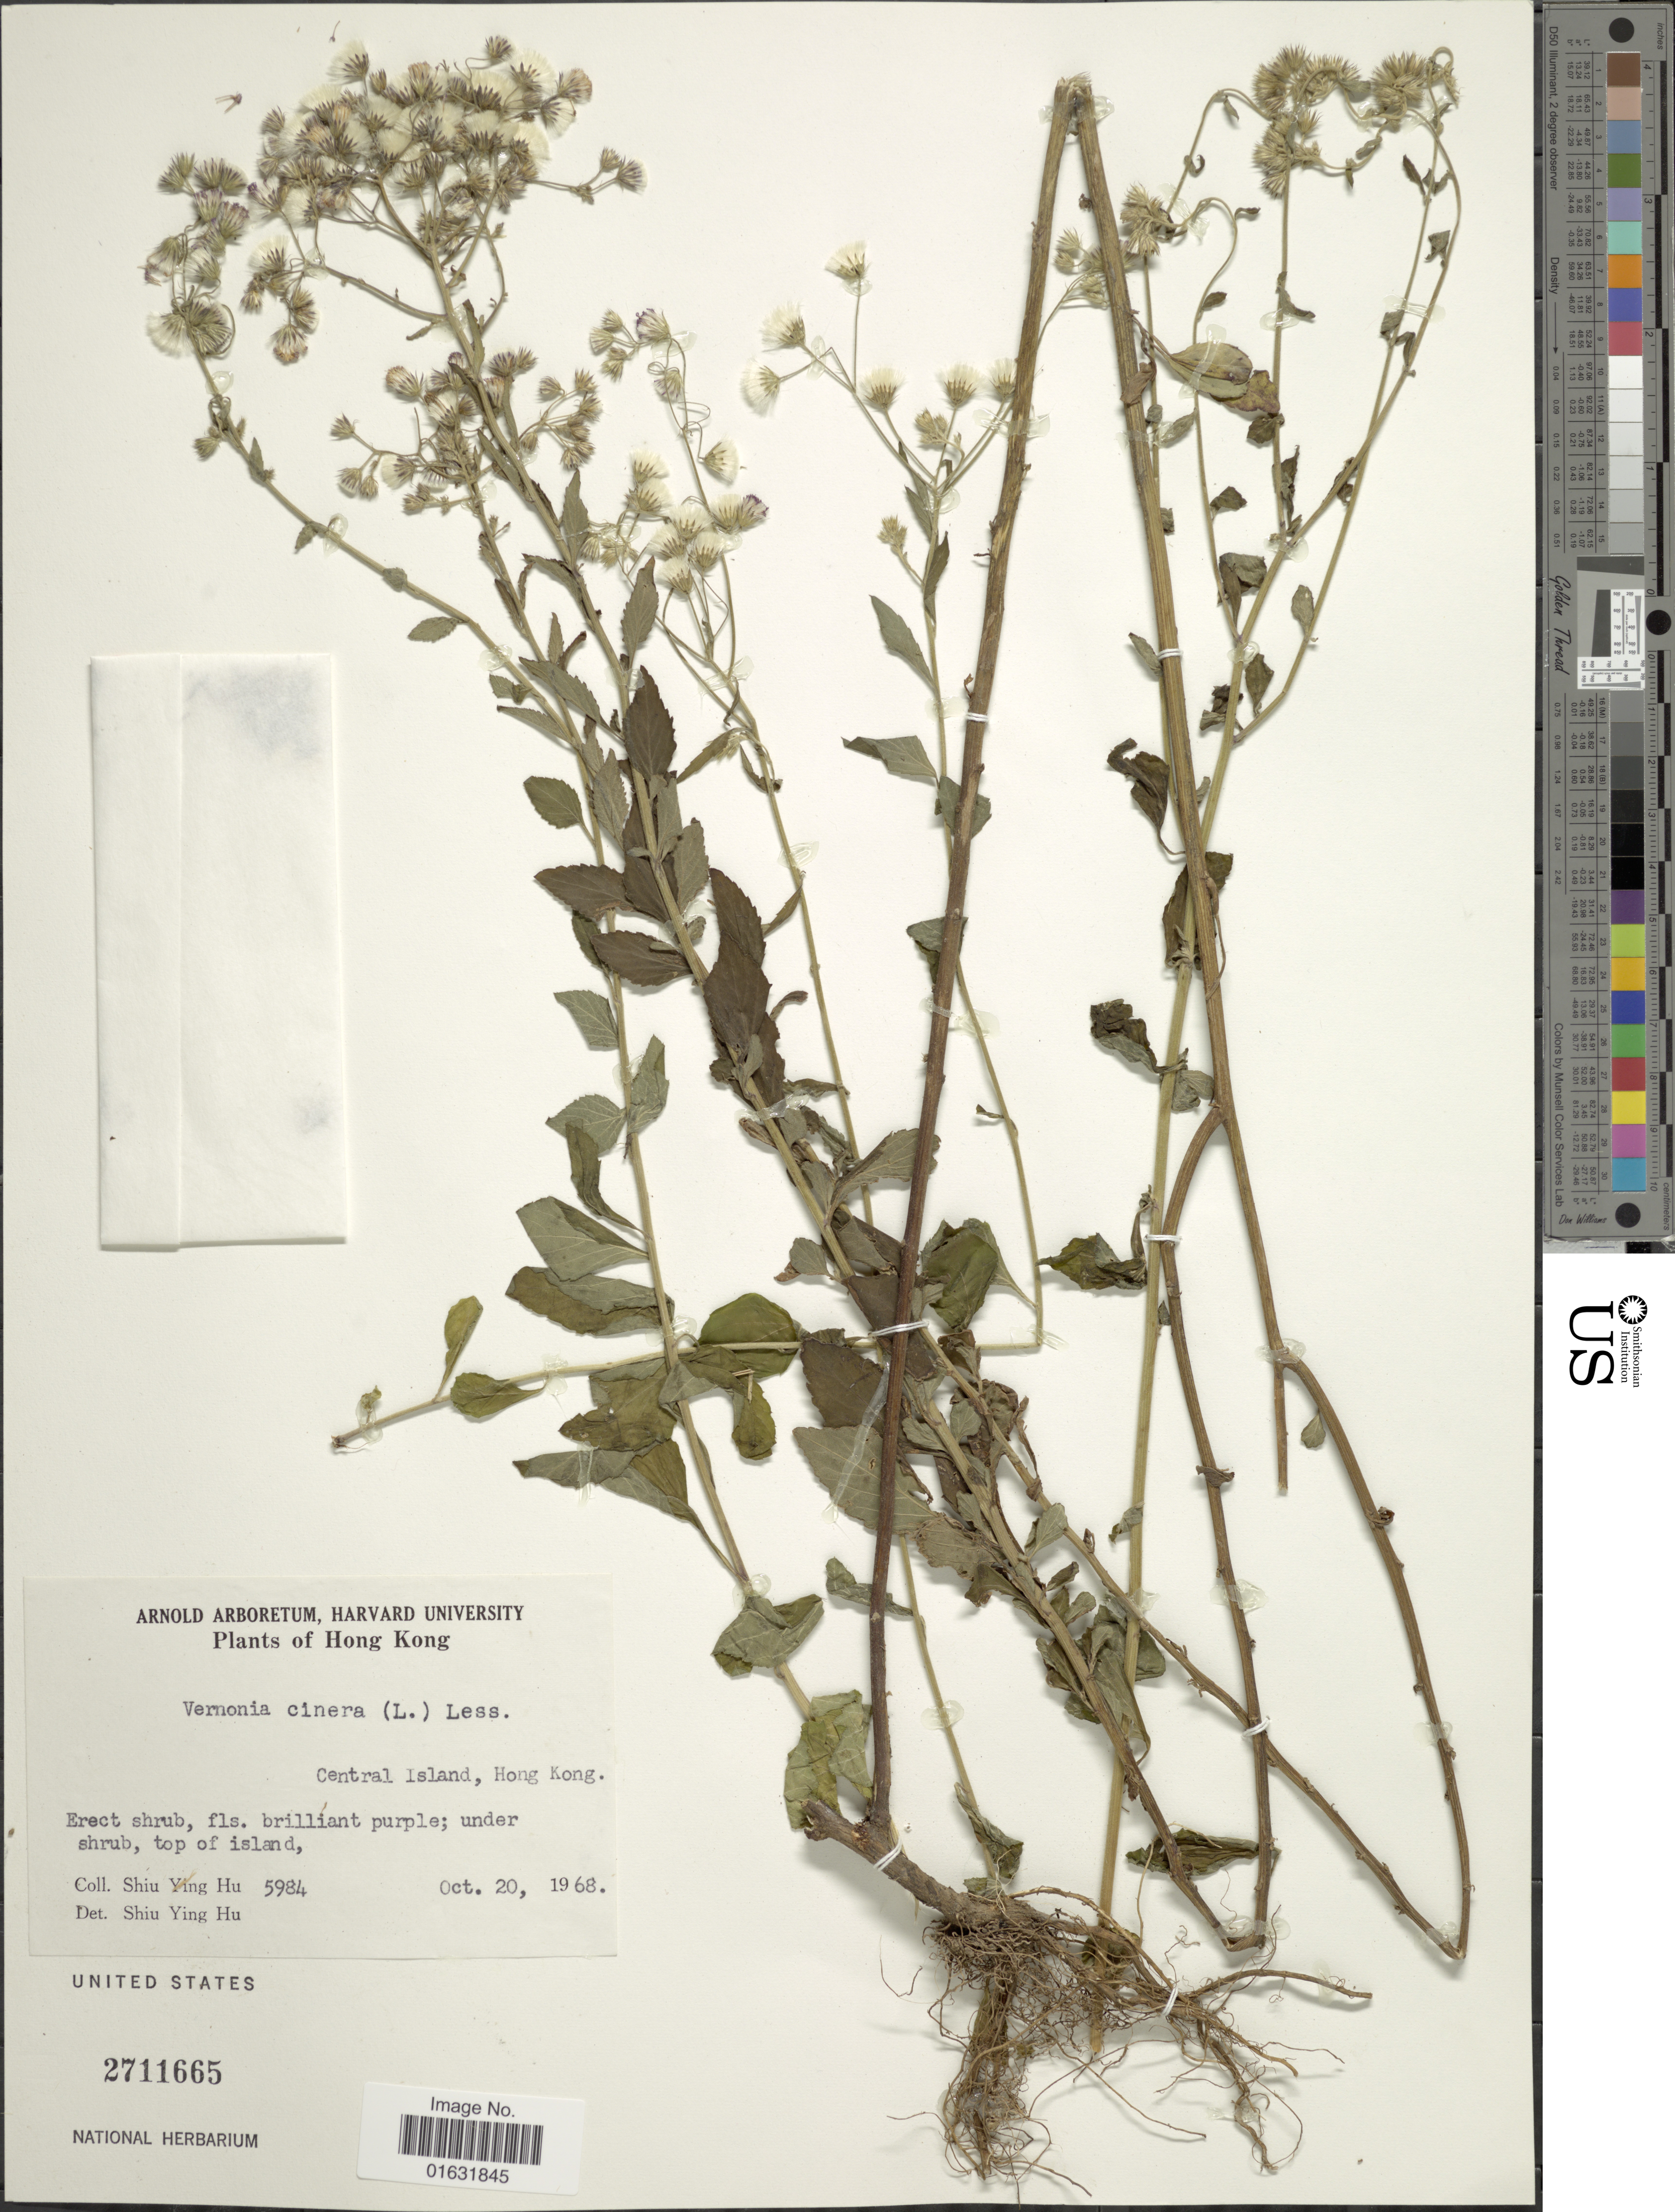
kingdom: Plantae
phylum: Tracheophyta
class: Magnoliopsida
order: Asterales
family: Asteraceae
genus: Cyanthillium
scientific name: Cyanthillium cinereum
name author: (L.) H. Rob.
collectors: S. Y. Hu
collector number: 5984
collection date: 1968-10-20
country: China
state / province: Hong Kong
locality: Central Island, Hong Kong, Top of Island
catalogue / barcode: US 2711665